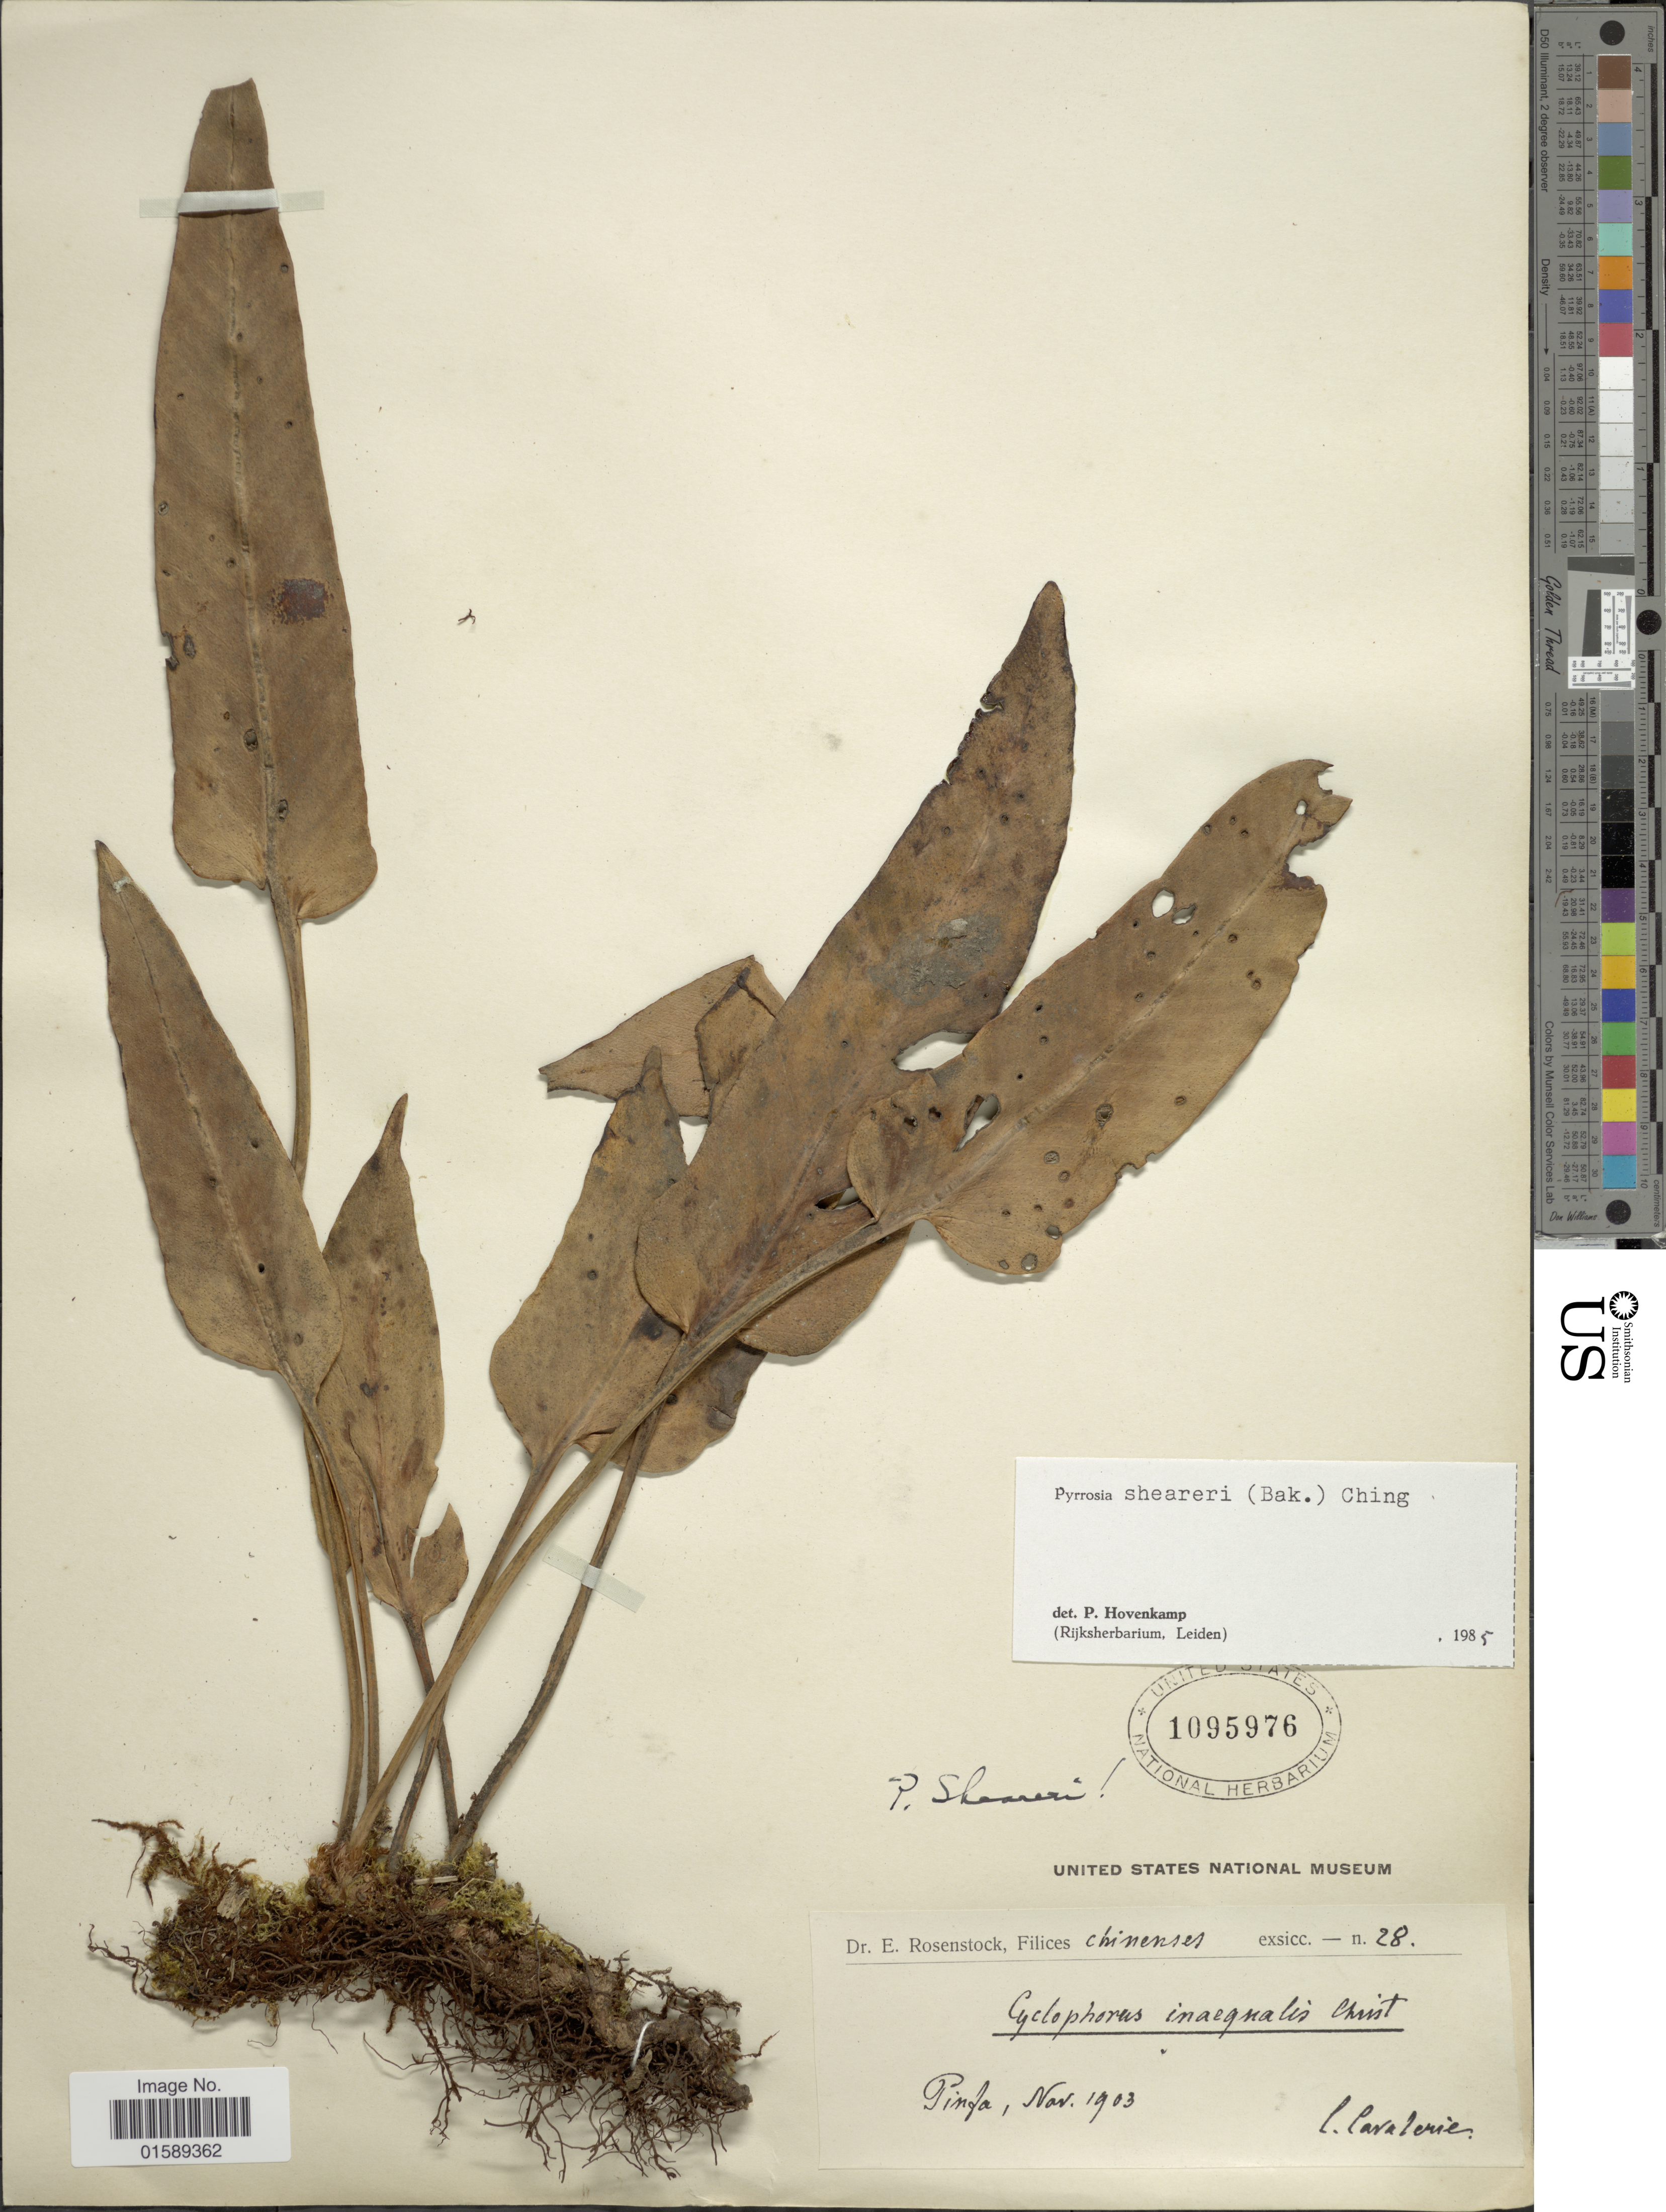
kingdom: Plantae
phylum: Tracheophyta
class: Polypodiopsida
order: Polypodiales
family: Polypodiaceae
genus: Pyrrosia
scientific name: Pyrrosia sheareri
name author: (Baker) Ching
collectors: -. Cavalerie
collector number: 28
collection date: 1903-11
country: China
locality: Pinfa.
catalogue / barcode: US 1095976